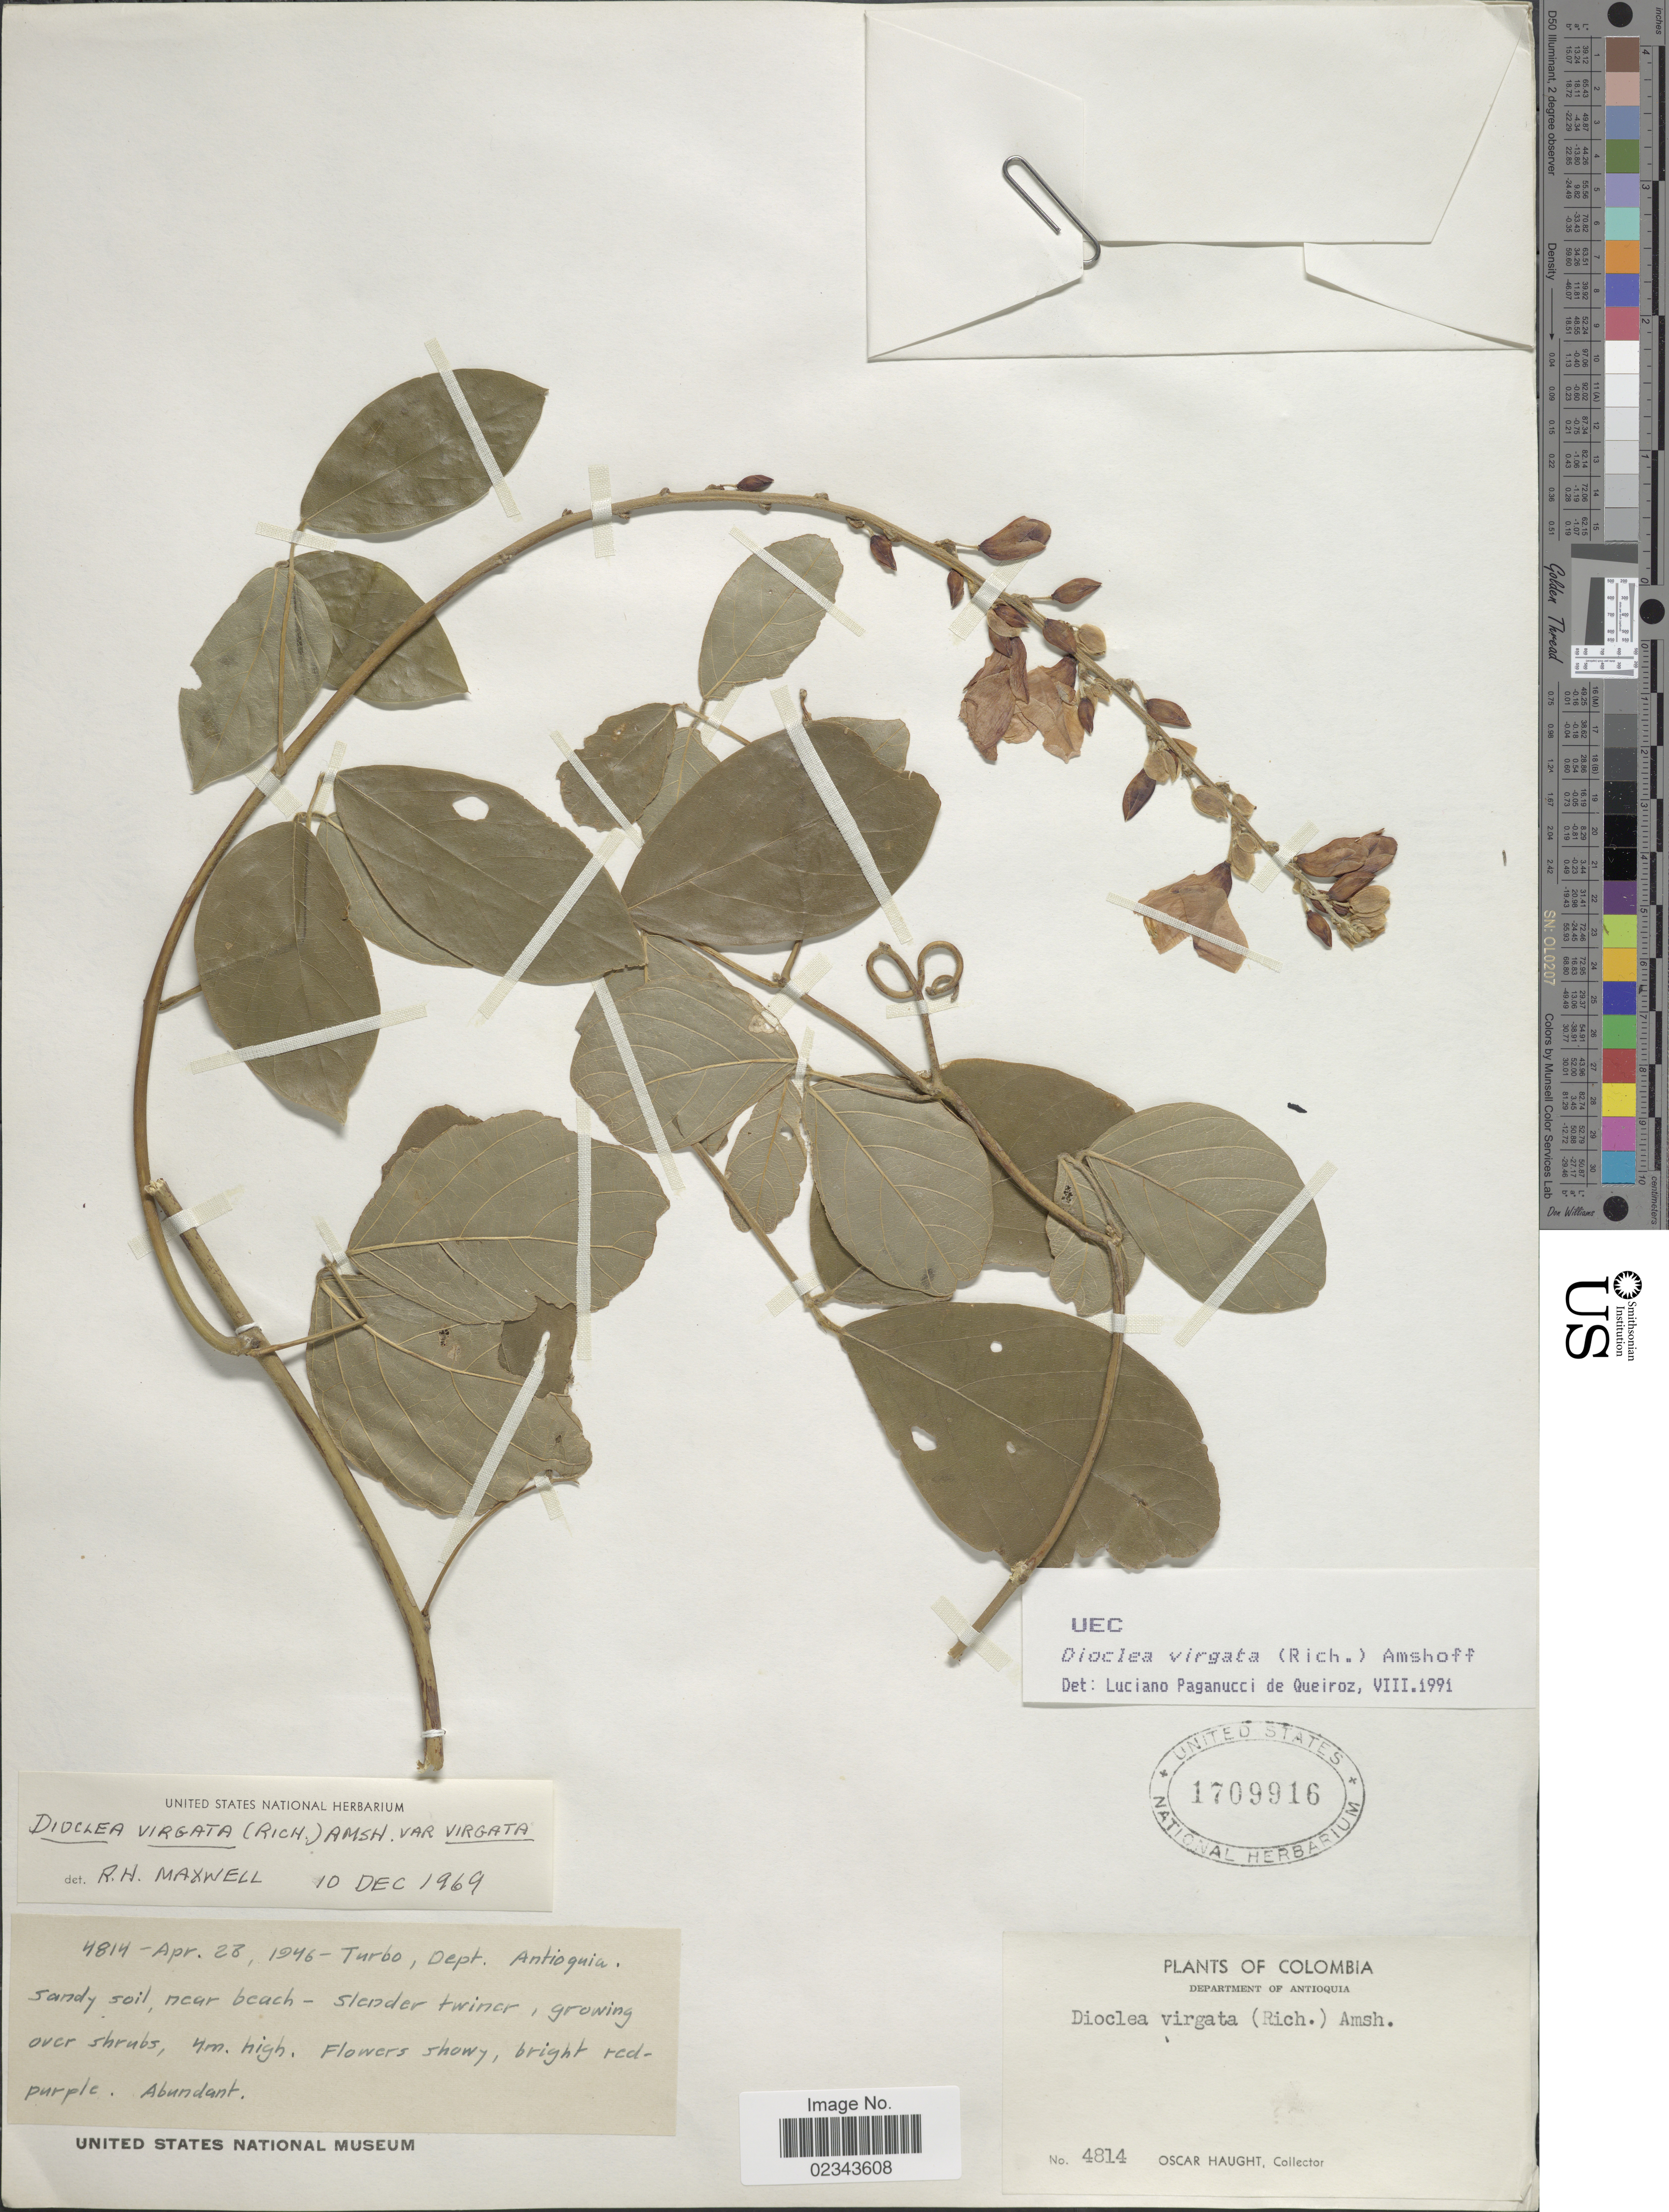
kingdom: Plantae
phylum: Tracheophyta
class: Magnoliopsida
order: Fabales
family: Fabaceae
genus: Dioclea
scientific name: Dioclea virgata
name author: (Rich.) Amshoff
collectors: O. L. Haught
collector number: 4814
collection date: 1946-04-28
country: Colombia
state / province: Antioquia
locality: Turbo, sandy soil, near beach.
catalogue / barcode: US 1709916